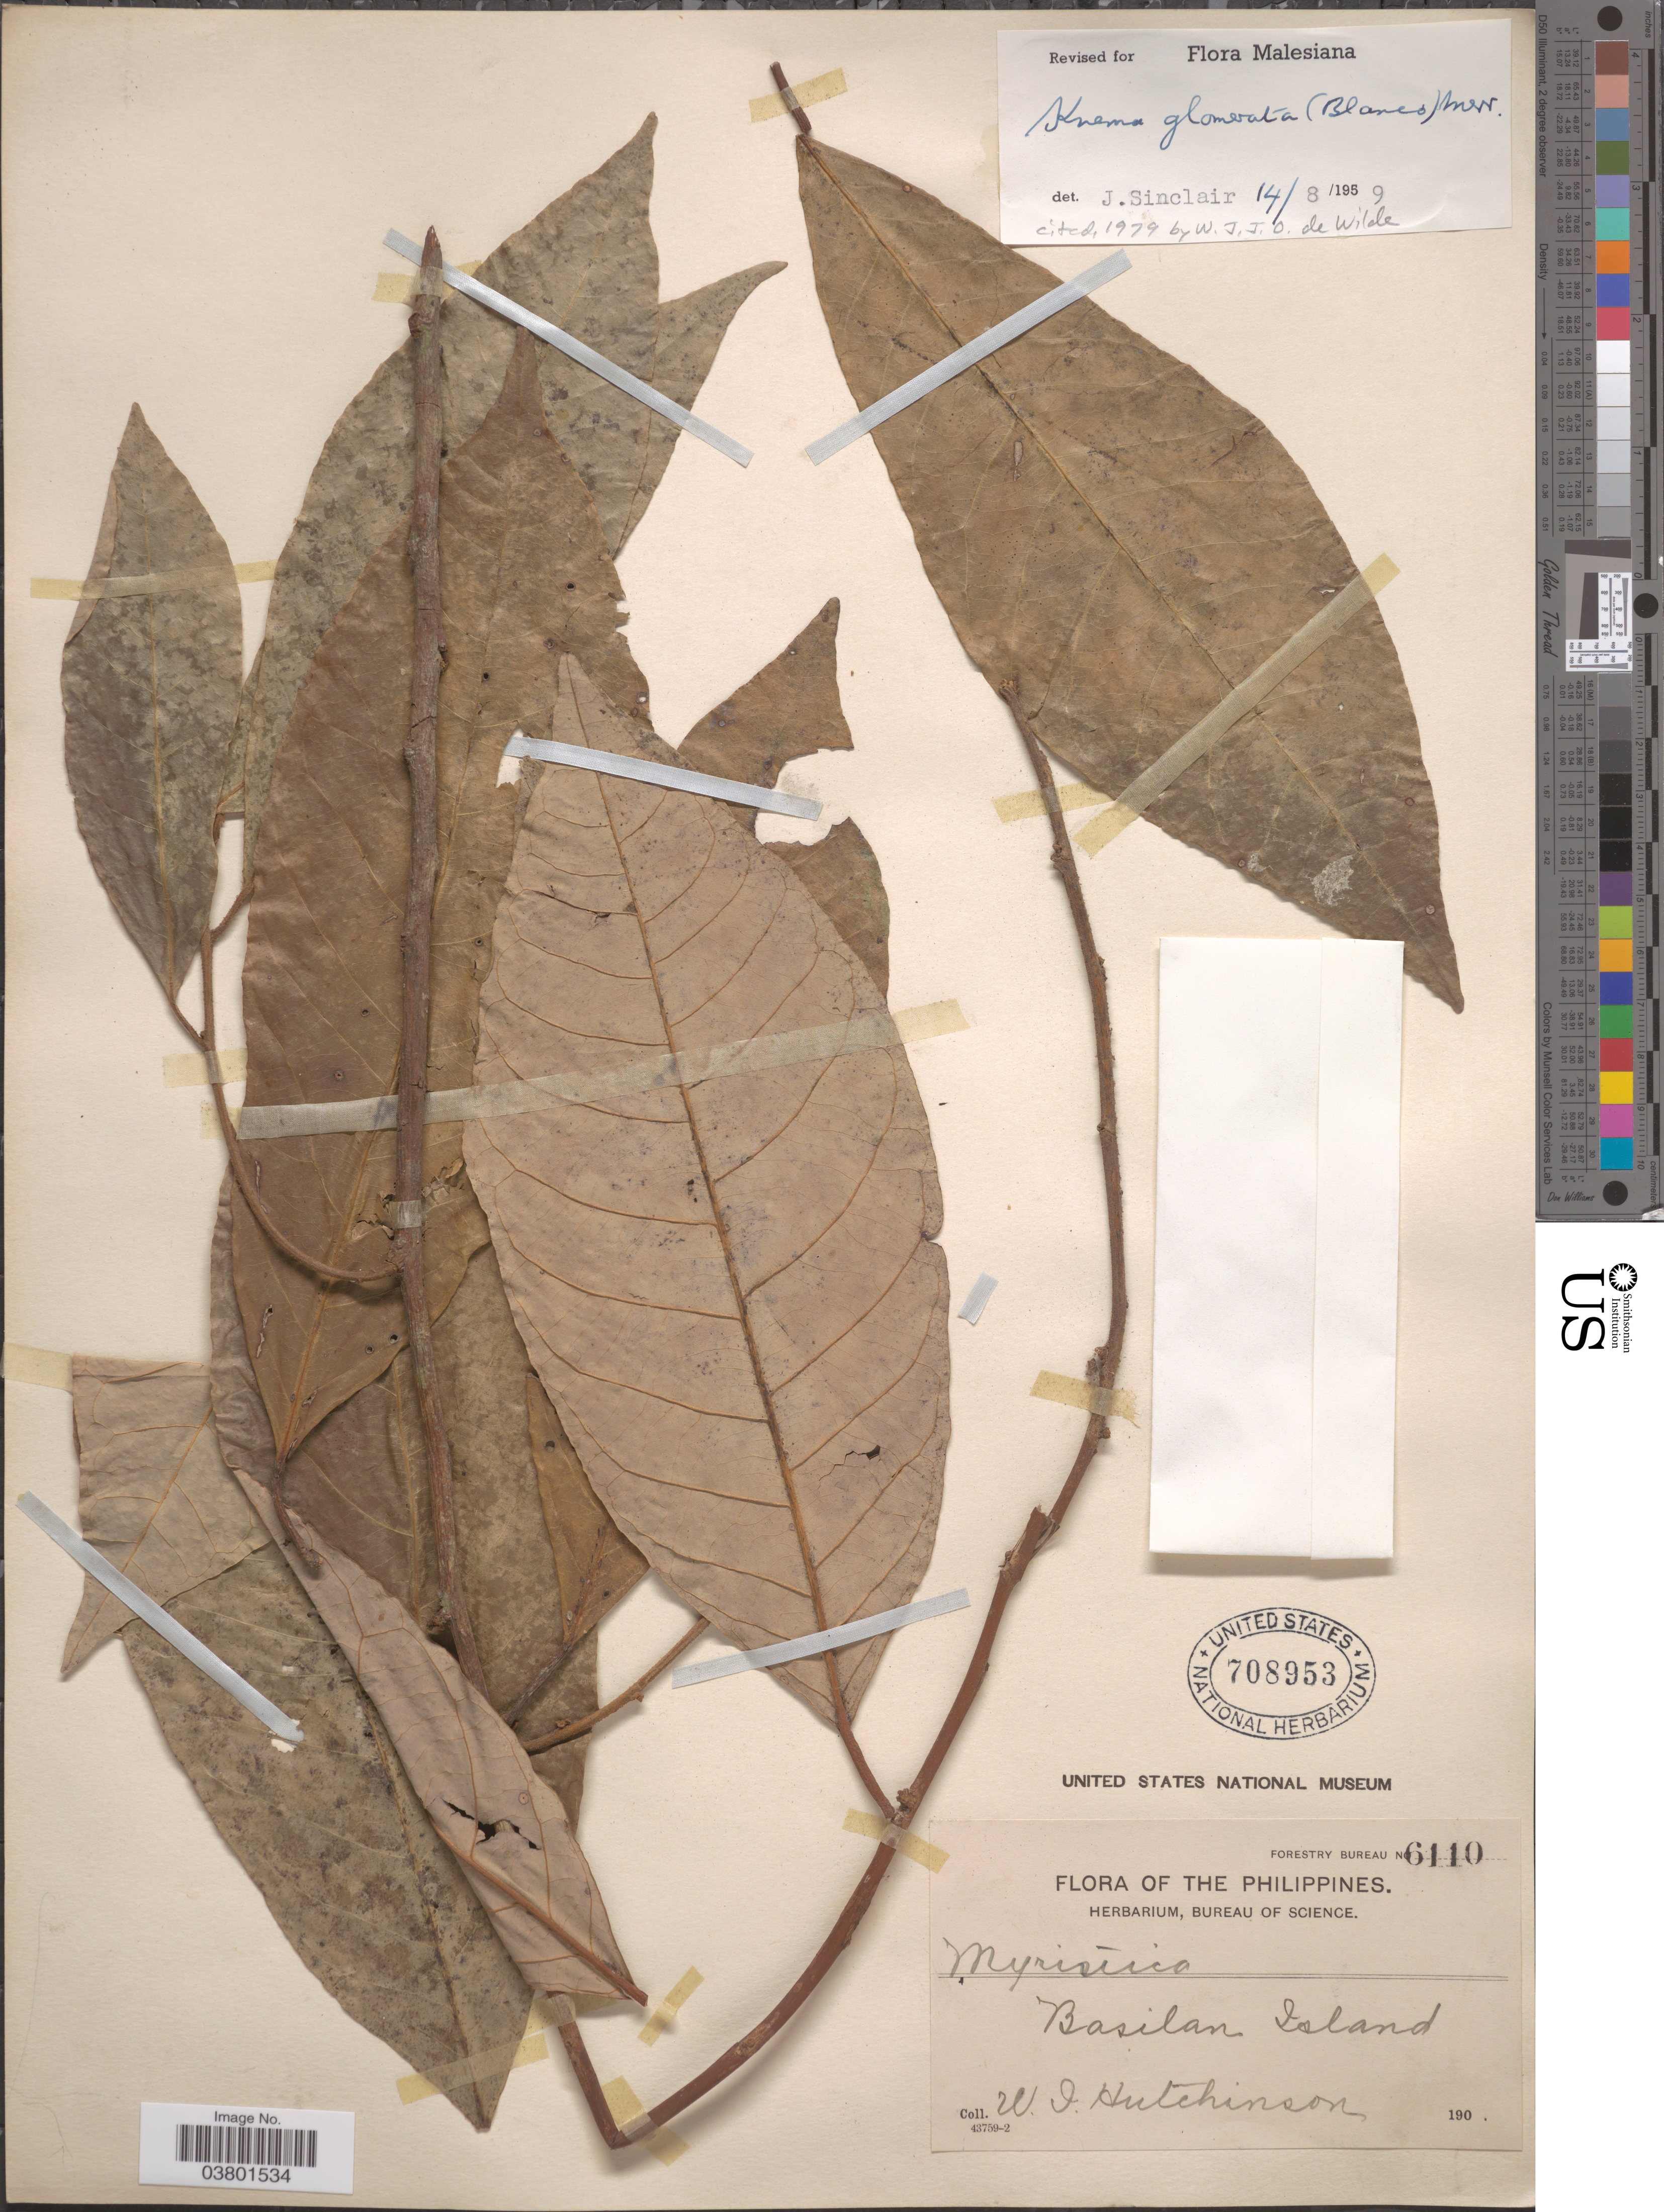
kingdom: Plantae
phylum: Tracheophyta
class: Magnoliopsida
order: Magnoliales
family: Myristicaceae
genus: Knema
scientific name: Knema glomerata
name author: (Blanco) Merr.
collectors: W. J. Hutchinson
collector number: Forestry Bureau 6110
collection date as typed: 190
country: Philippines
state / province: Muslim Mindanao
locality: Basilan Island.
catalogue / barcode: US 708953